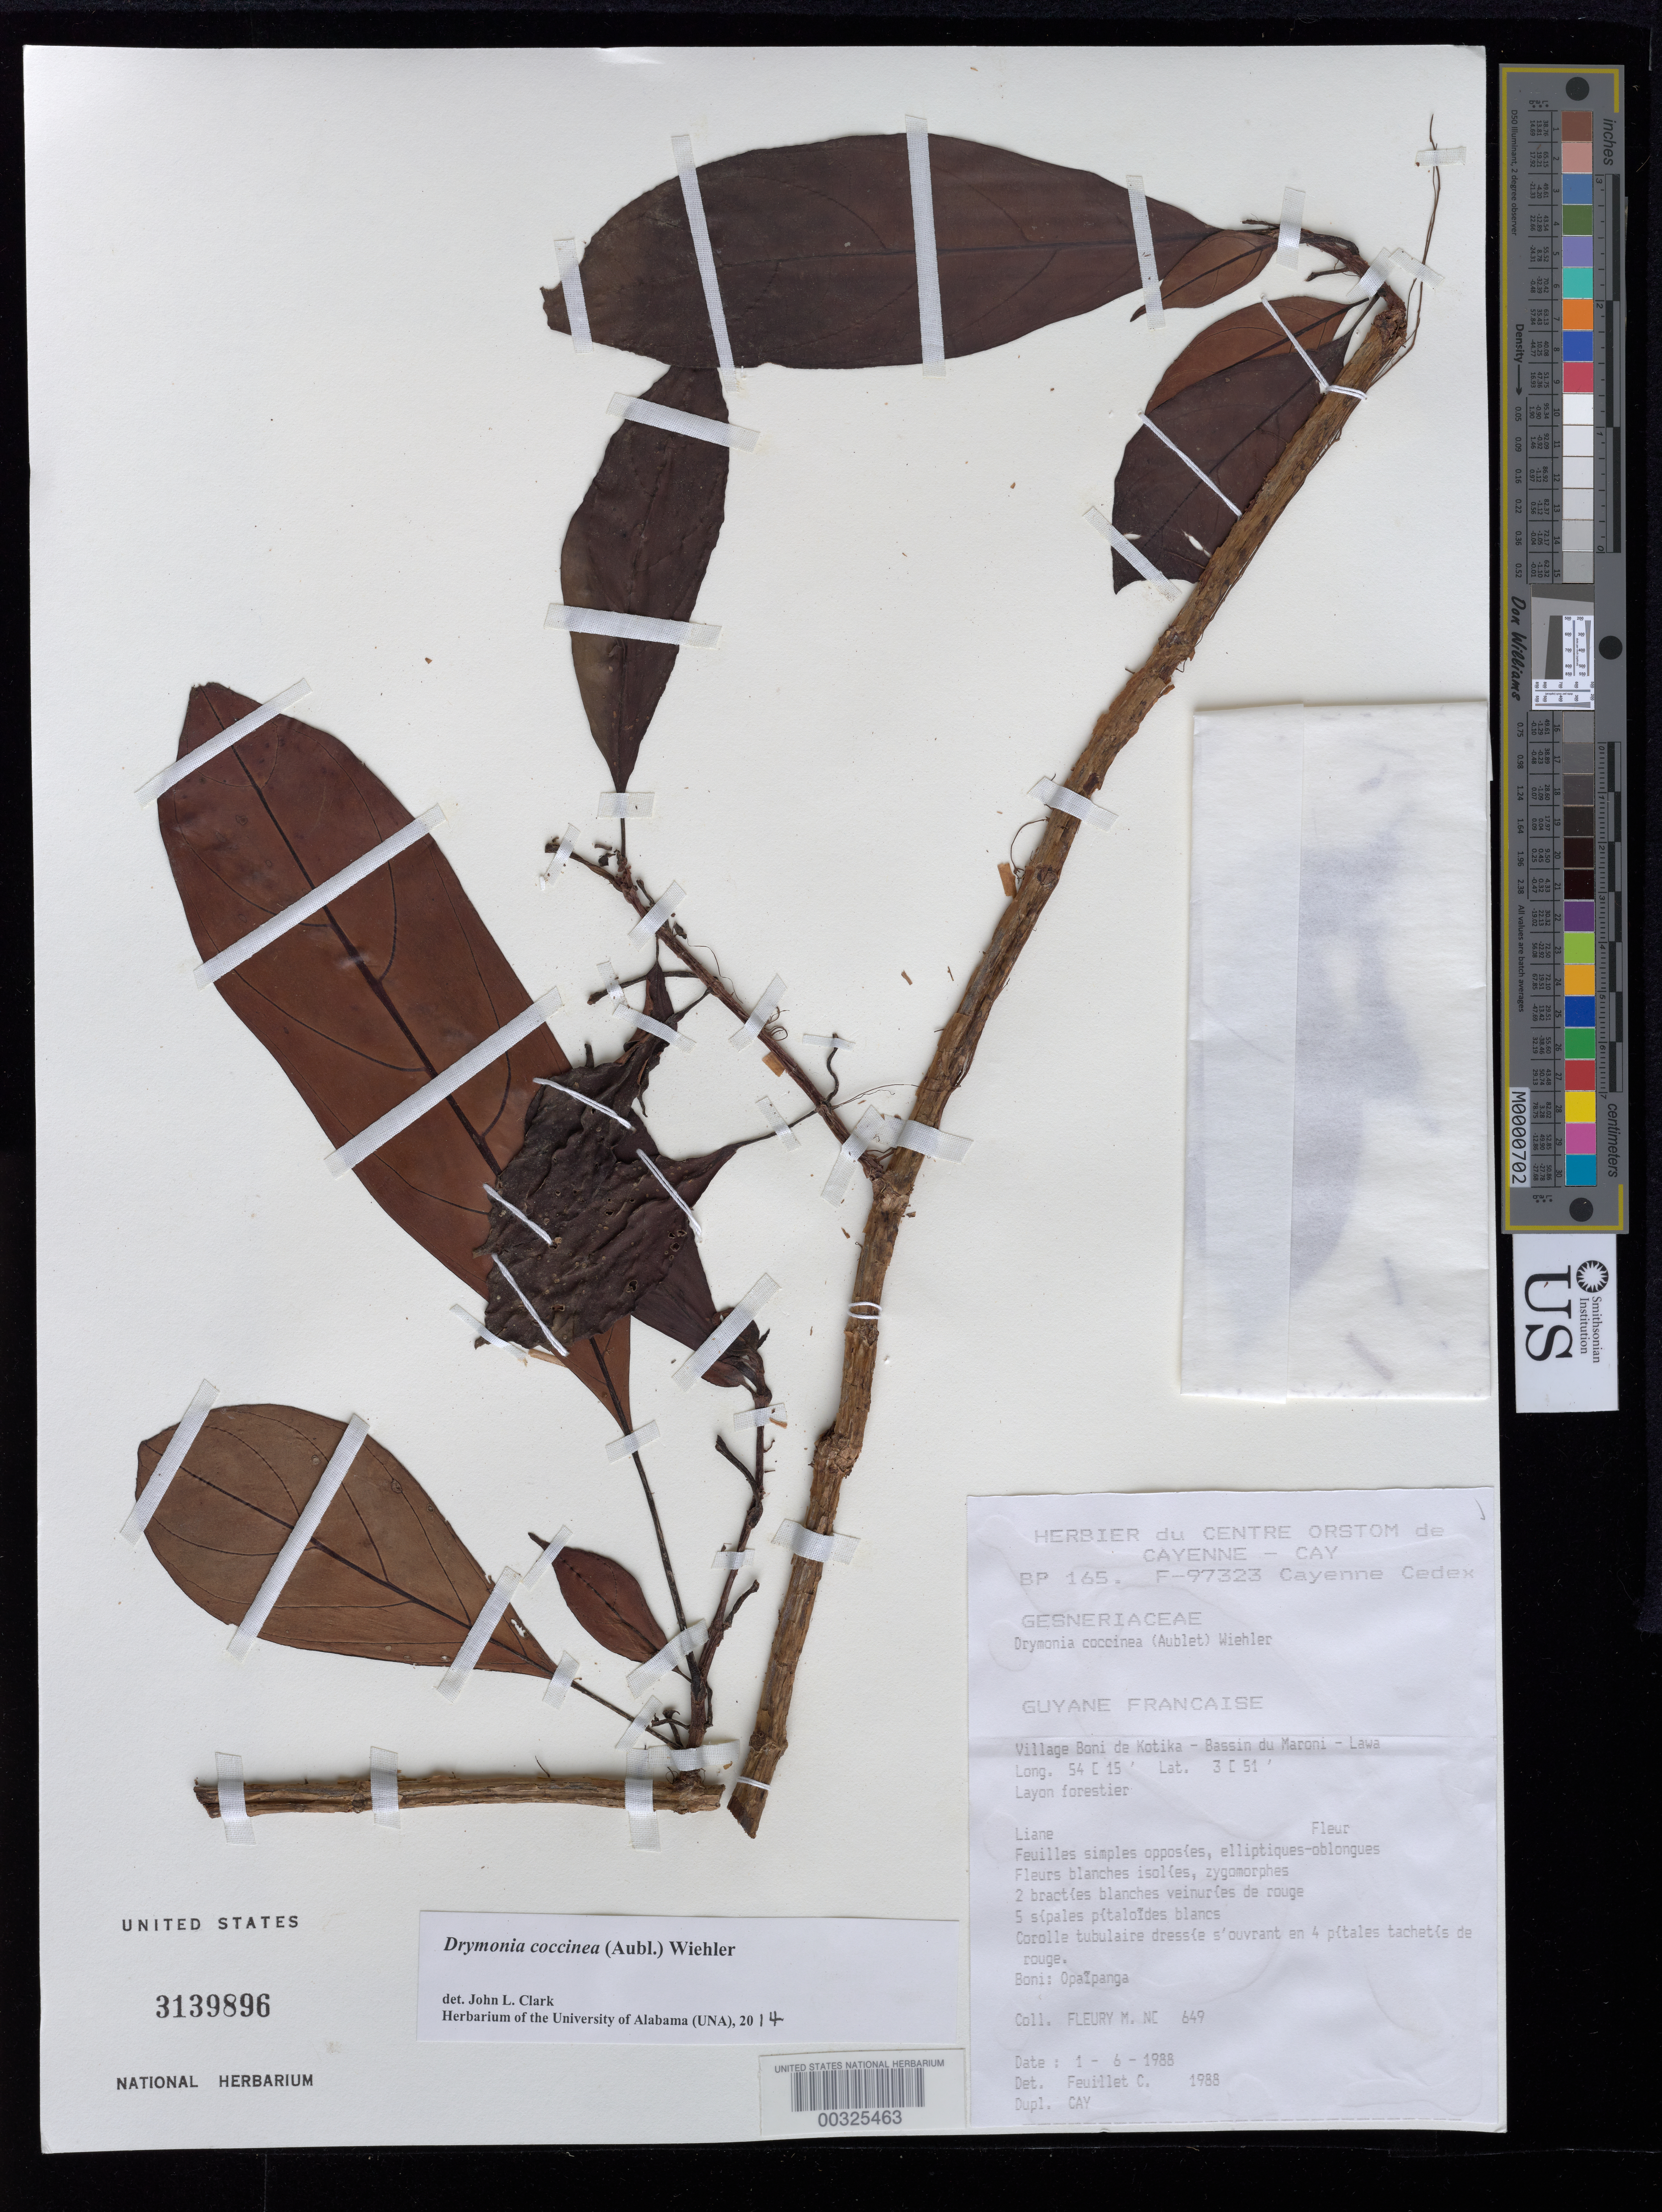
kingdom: Plantae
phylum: Tracheophyta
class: Magnoliopsida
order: Lamiales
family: Gesneriaceae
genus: Drymonia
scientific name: Drymonia coccinea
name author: (Aubl.) Wiehler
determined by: Skog, Laurence E.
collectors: M. Fleury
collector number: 649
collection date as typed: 01 Jun 1988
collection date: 1988-06-01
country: French Guiana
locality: Village Boni de Kotika - Bassin du Maroni - Lawa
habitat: Layon forestier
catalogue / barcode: US 3139896